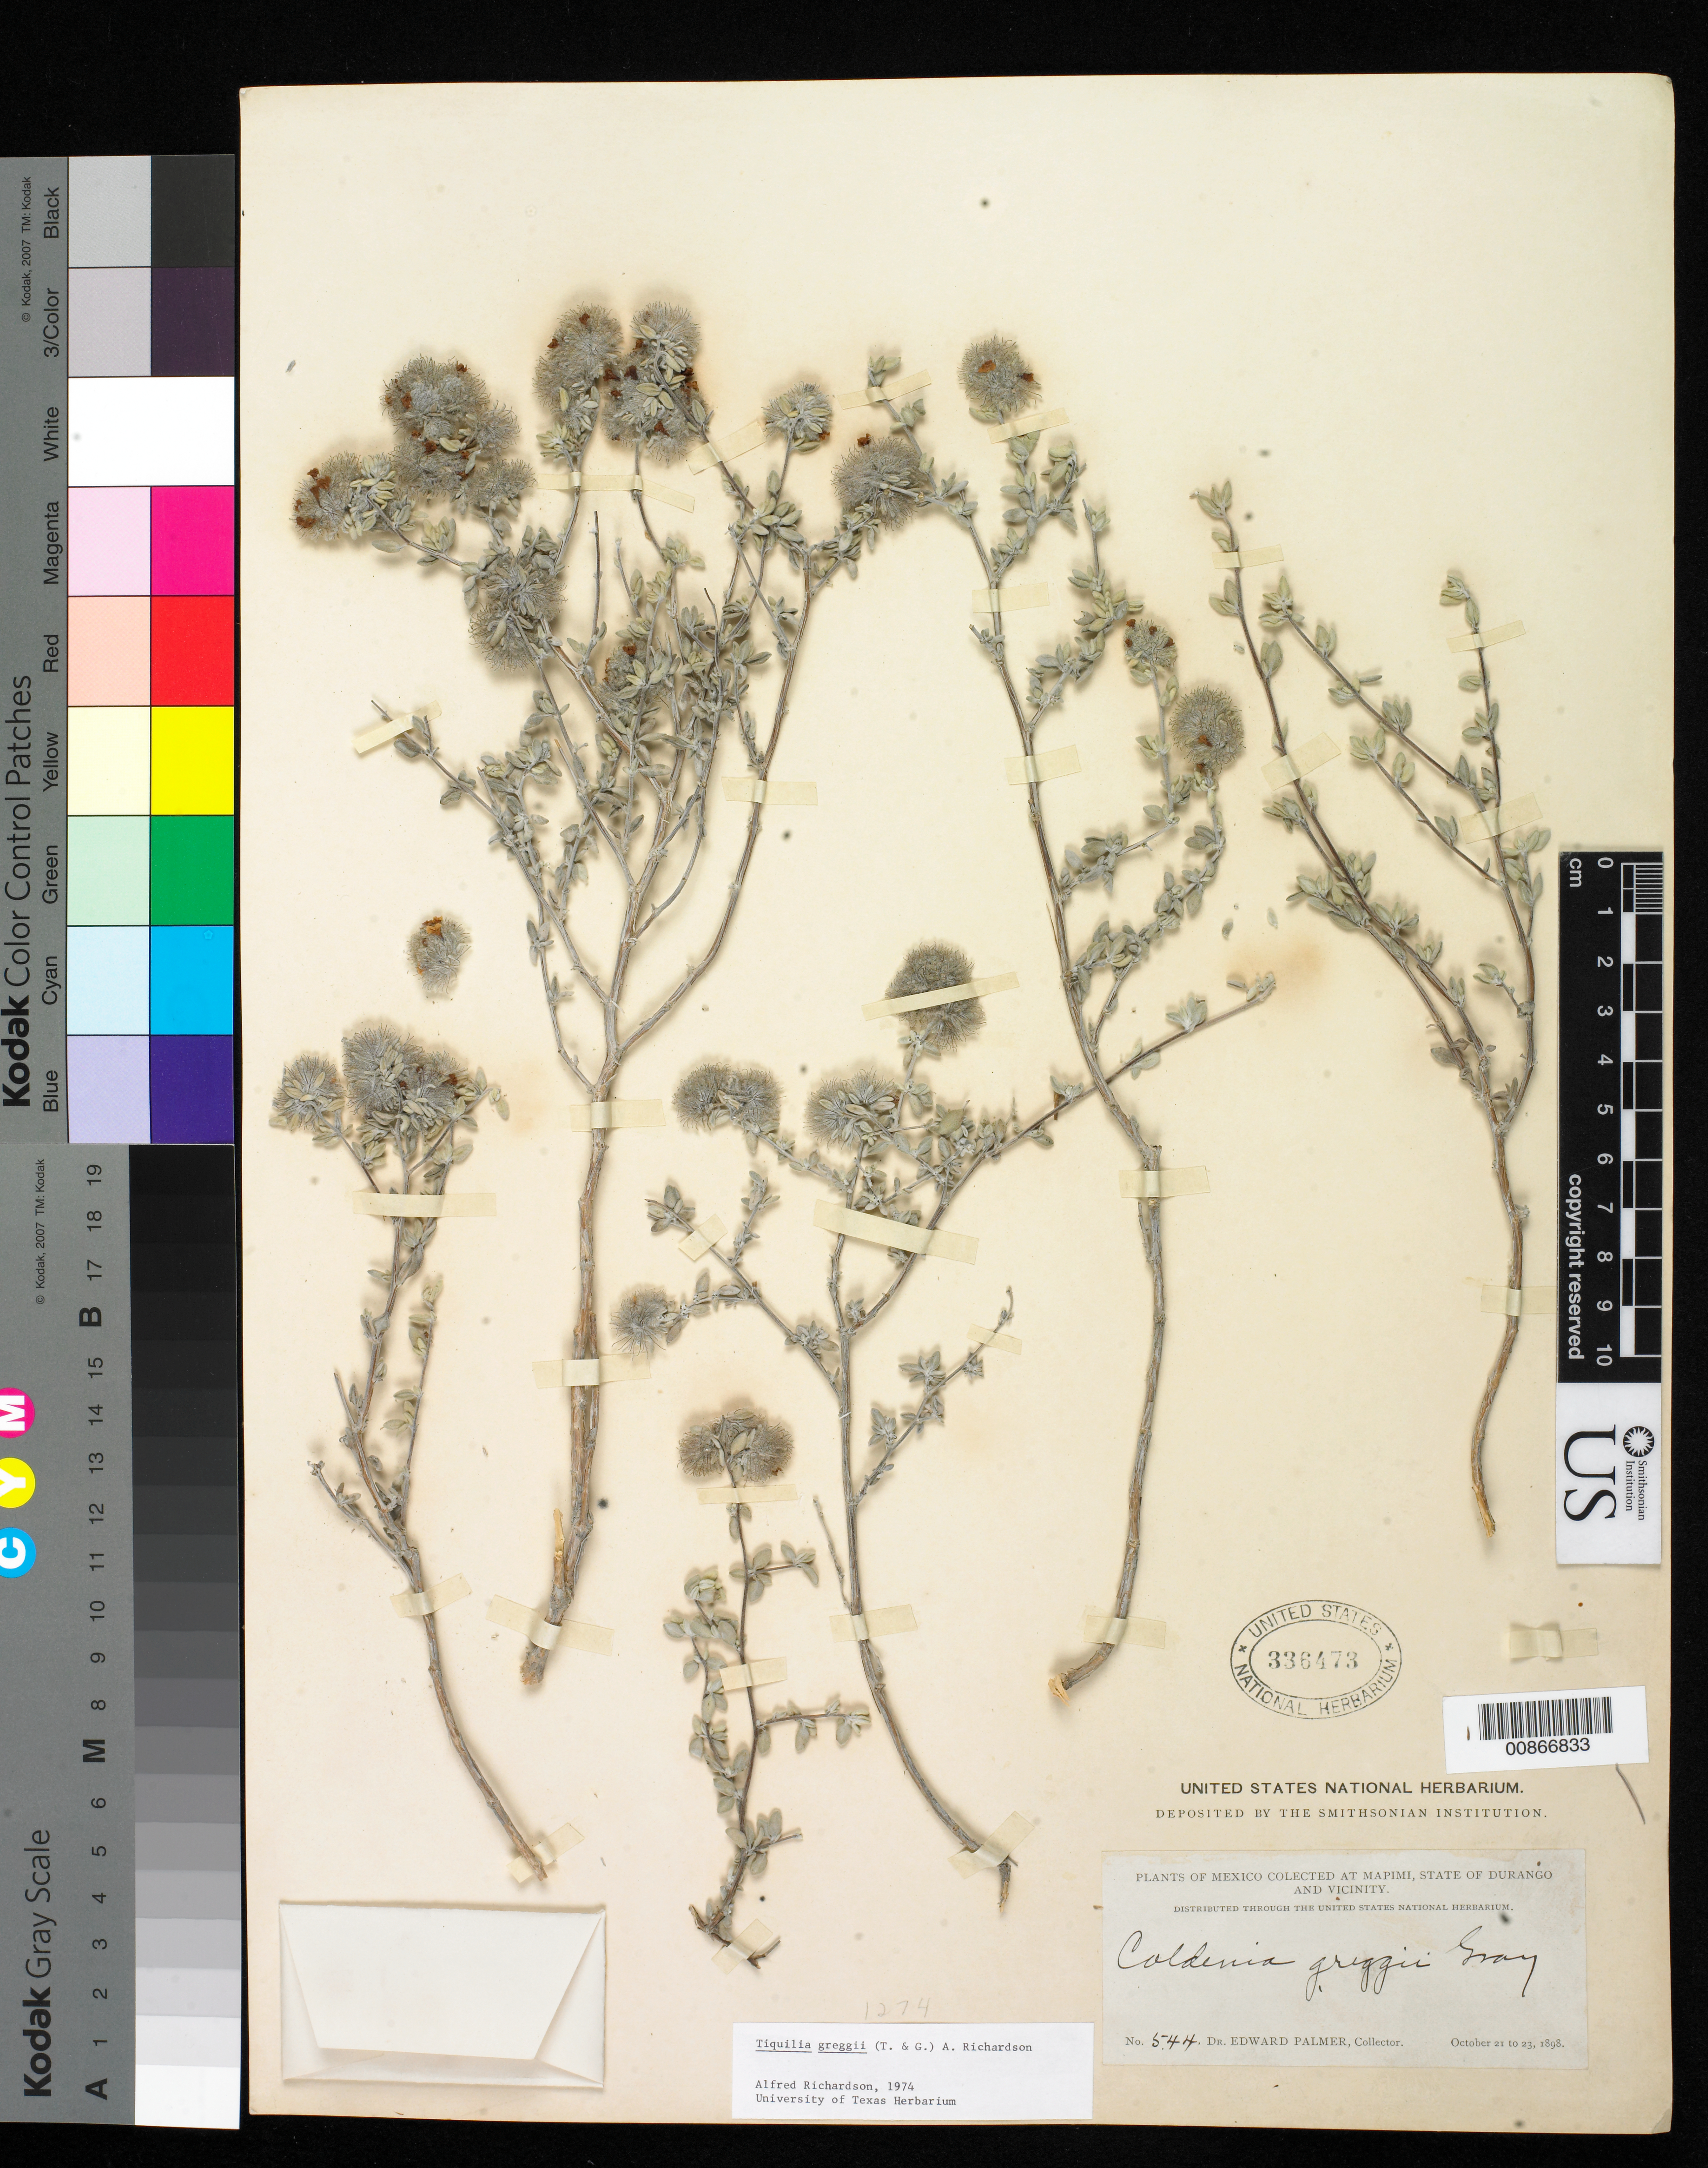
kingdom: Plantae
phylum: Tracheophyta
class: Magnoliopsida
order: Boraginales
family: Ehretiaceae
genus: Tiquilia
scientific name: Tiquilia greggii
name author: (Torr.) A.T. Richardson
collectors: E. Palmer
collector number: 544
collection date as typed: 21 Oct 1898 to 23 Oct 1898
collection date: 1898-10-21/1898-10-23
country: Mexico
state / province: Durango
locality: Mapimi, Durango and vicinity.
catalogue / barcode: US 336473